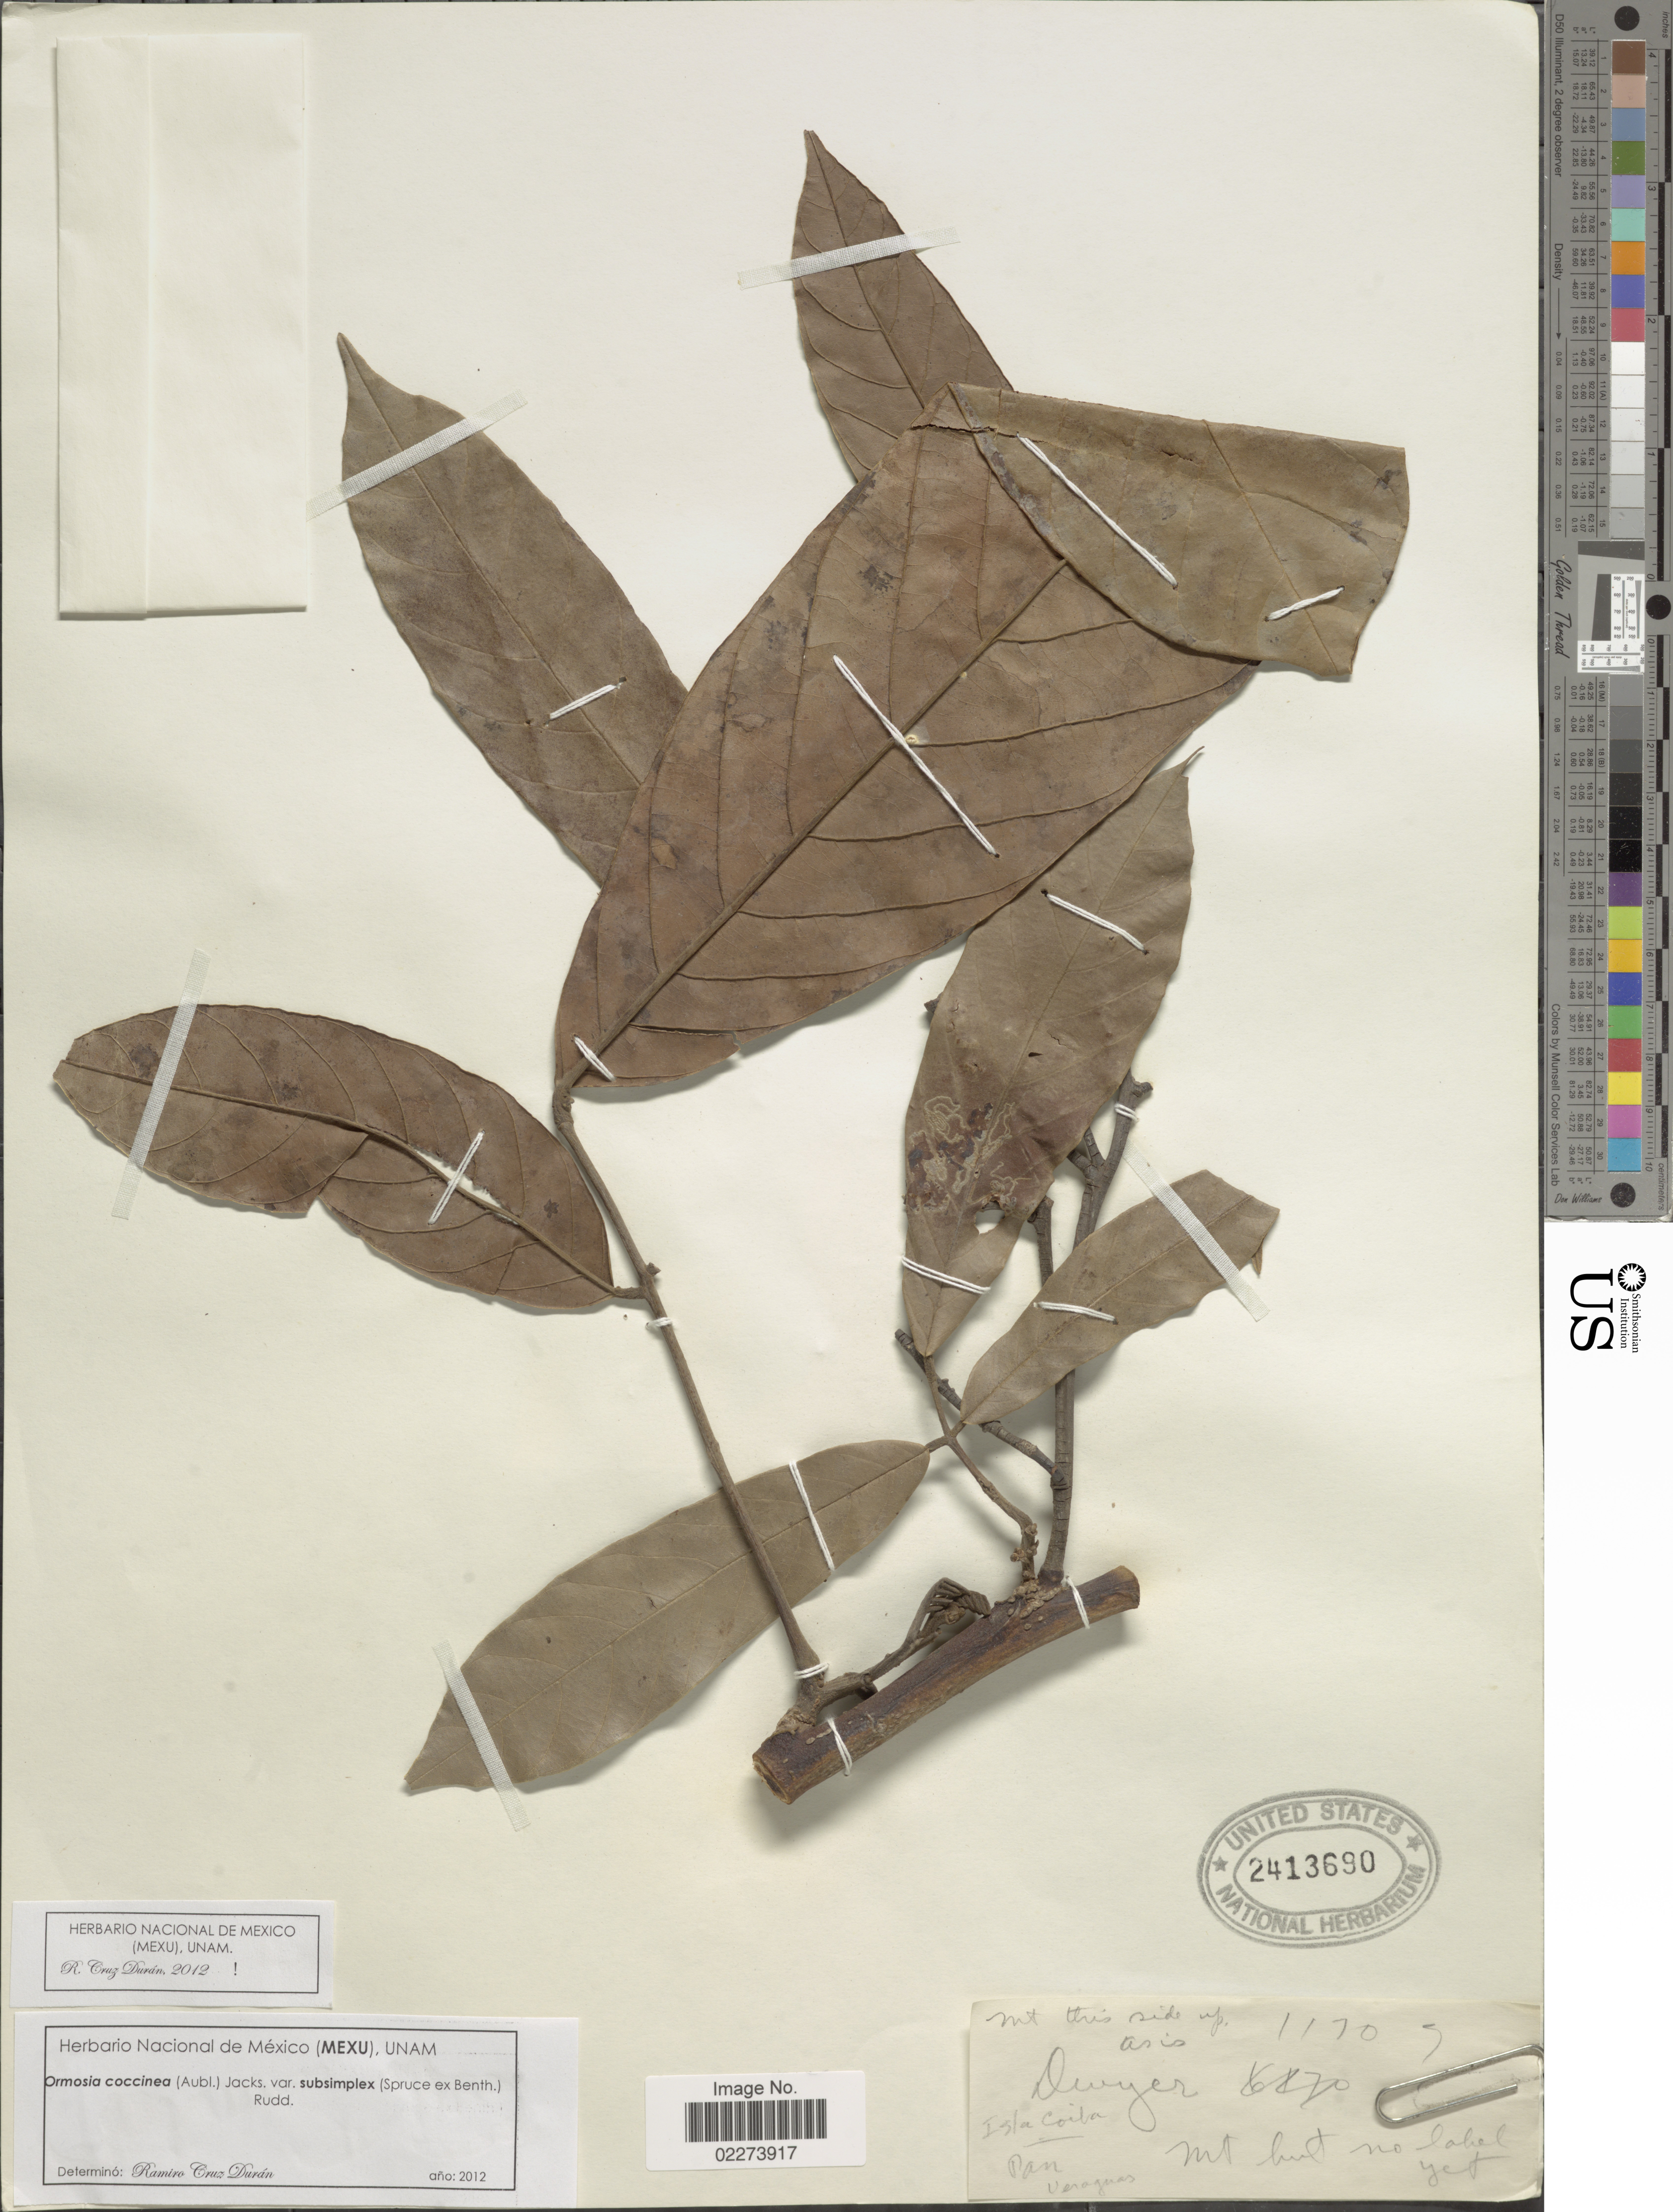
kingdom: Plantae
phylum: Tracheophyta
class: Magnoliopsida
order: Fabales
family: Fabaceae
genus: Ormosia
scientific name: Ormosia coccinea var. subsimplex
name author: (Spruce ex Benth.) Rudd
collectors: Dwyer, --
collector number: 1130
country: Panama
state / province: Veraguas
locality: Isla Coiba, Pan. Veraguas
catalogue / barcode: US 2413690